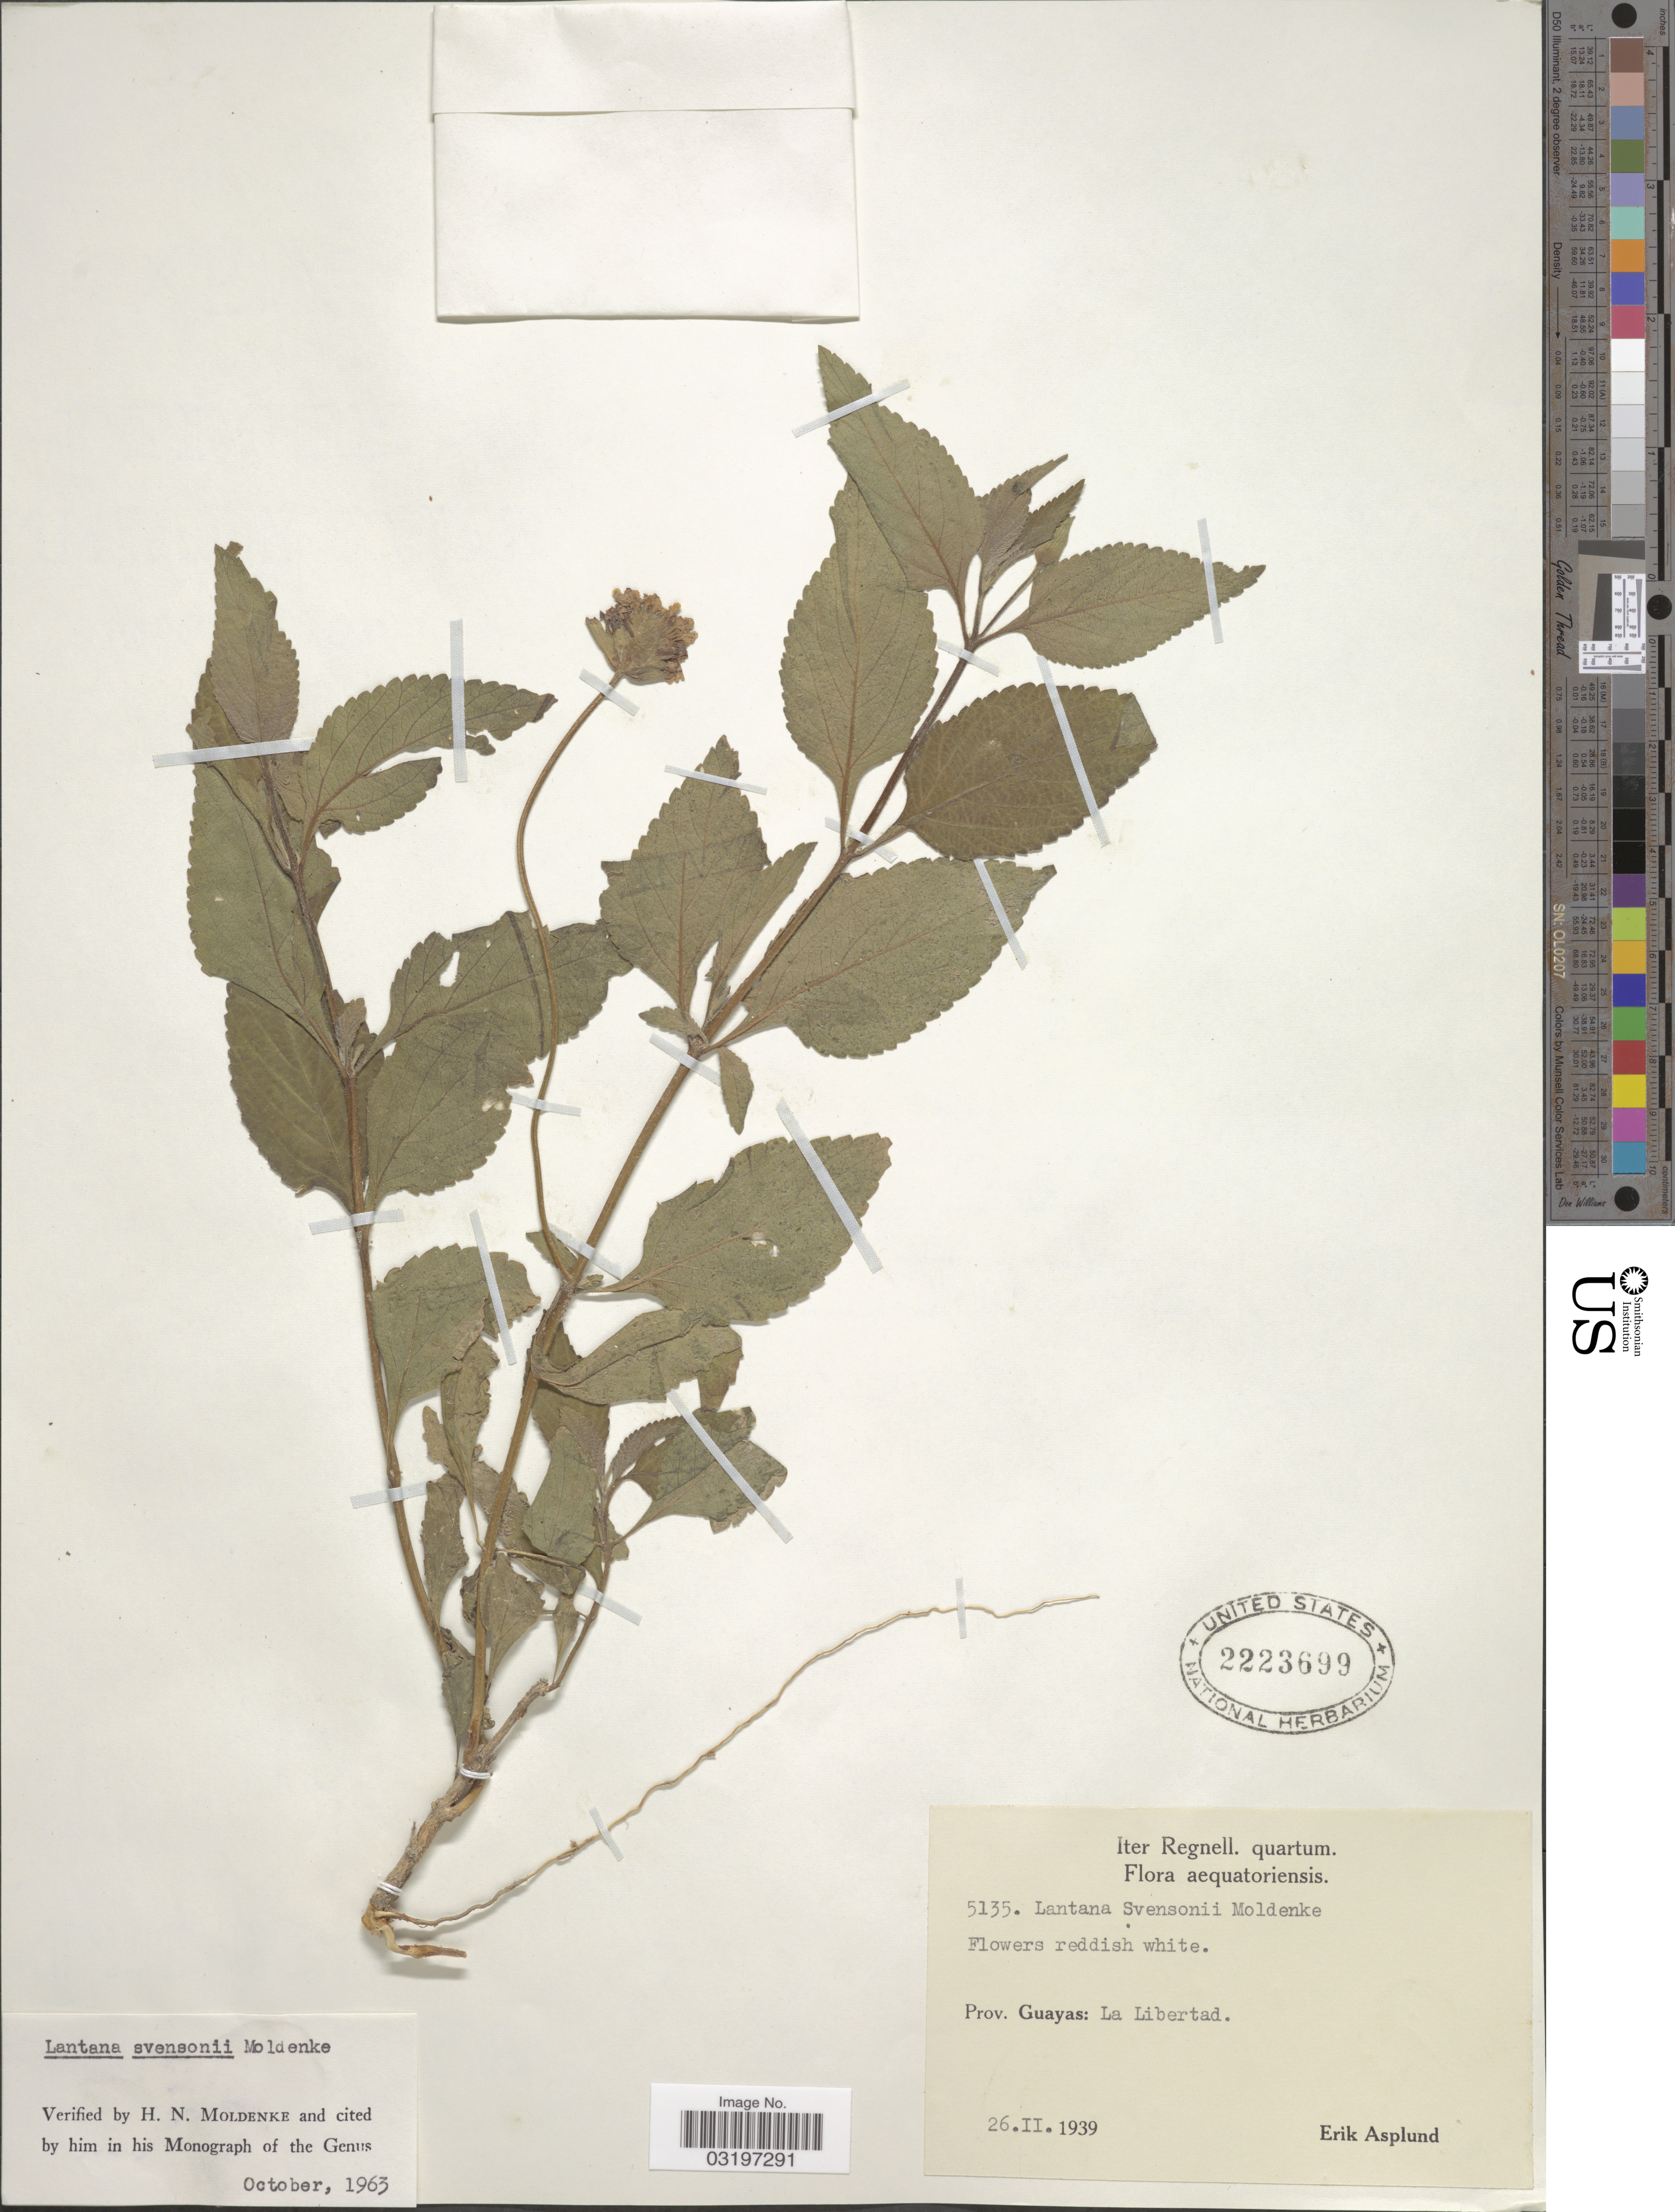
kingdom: Plantae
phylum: Tracheophyta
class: Magnoliopsida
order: Lamiales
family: Verbenaceae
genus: Lantana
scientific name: Lantana svensonii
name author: Moldenke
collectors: E. Asplund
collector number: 5135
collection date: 1939-02-26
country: Ecuador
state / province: Guayas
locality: La Libertad.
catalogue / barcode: US 2223699